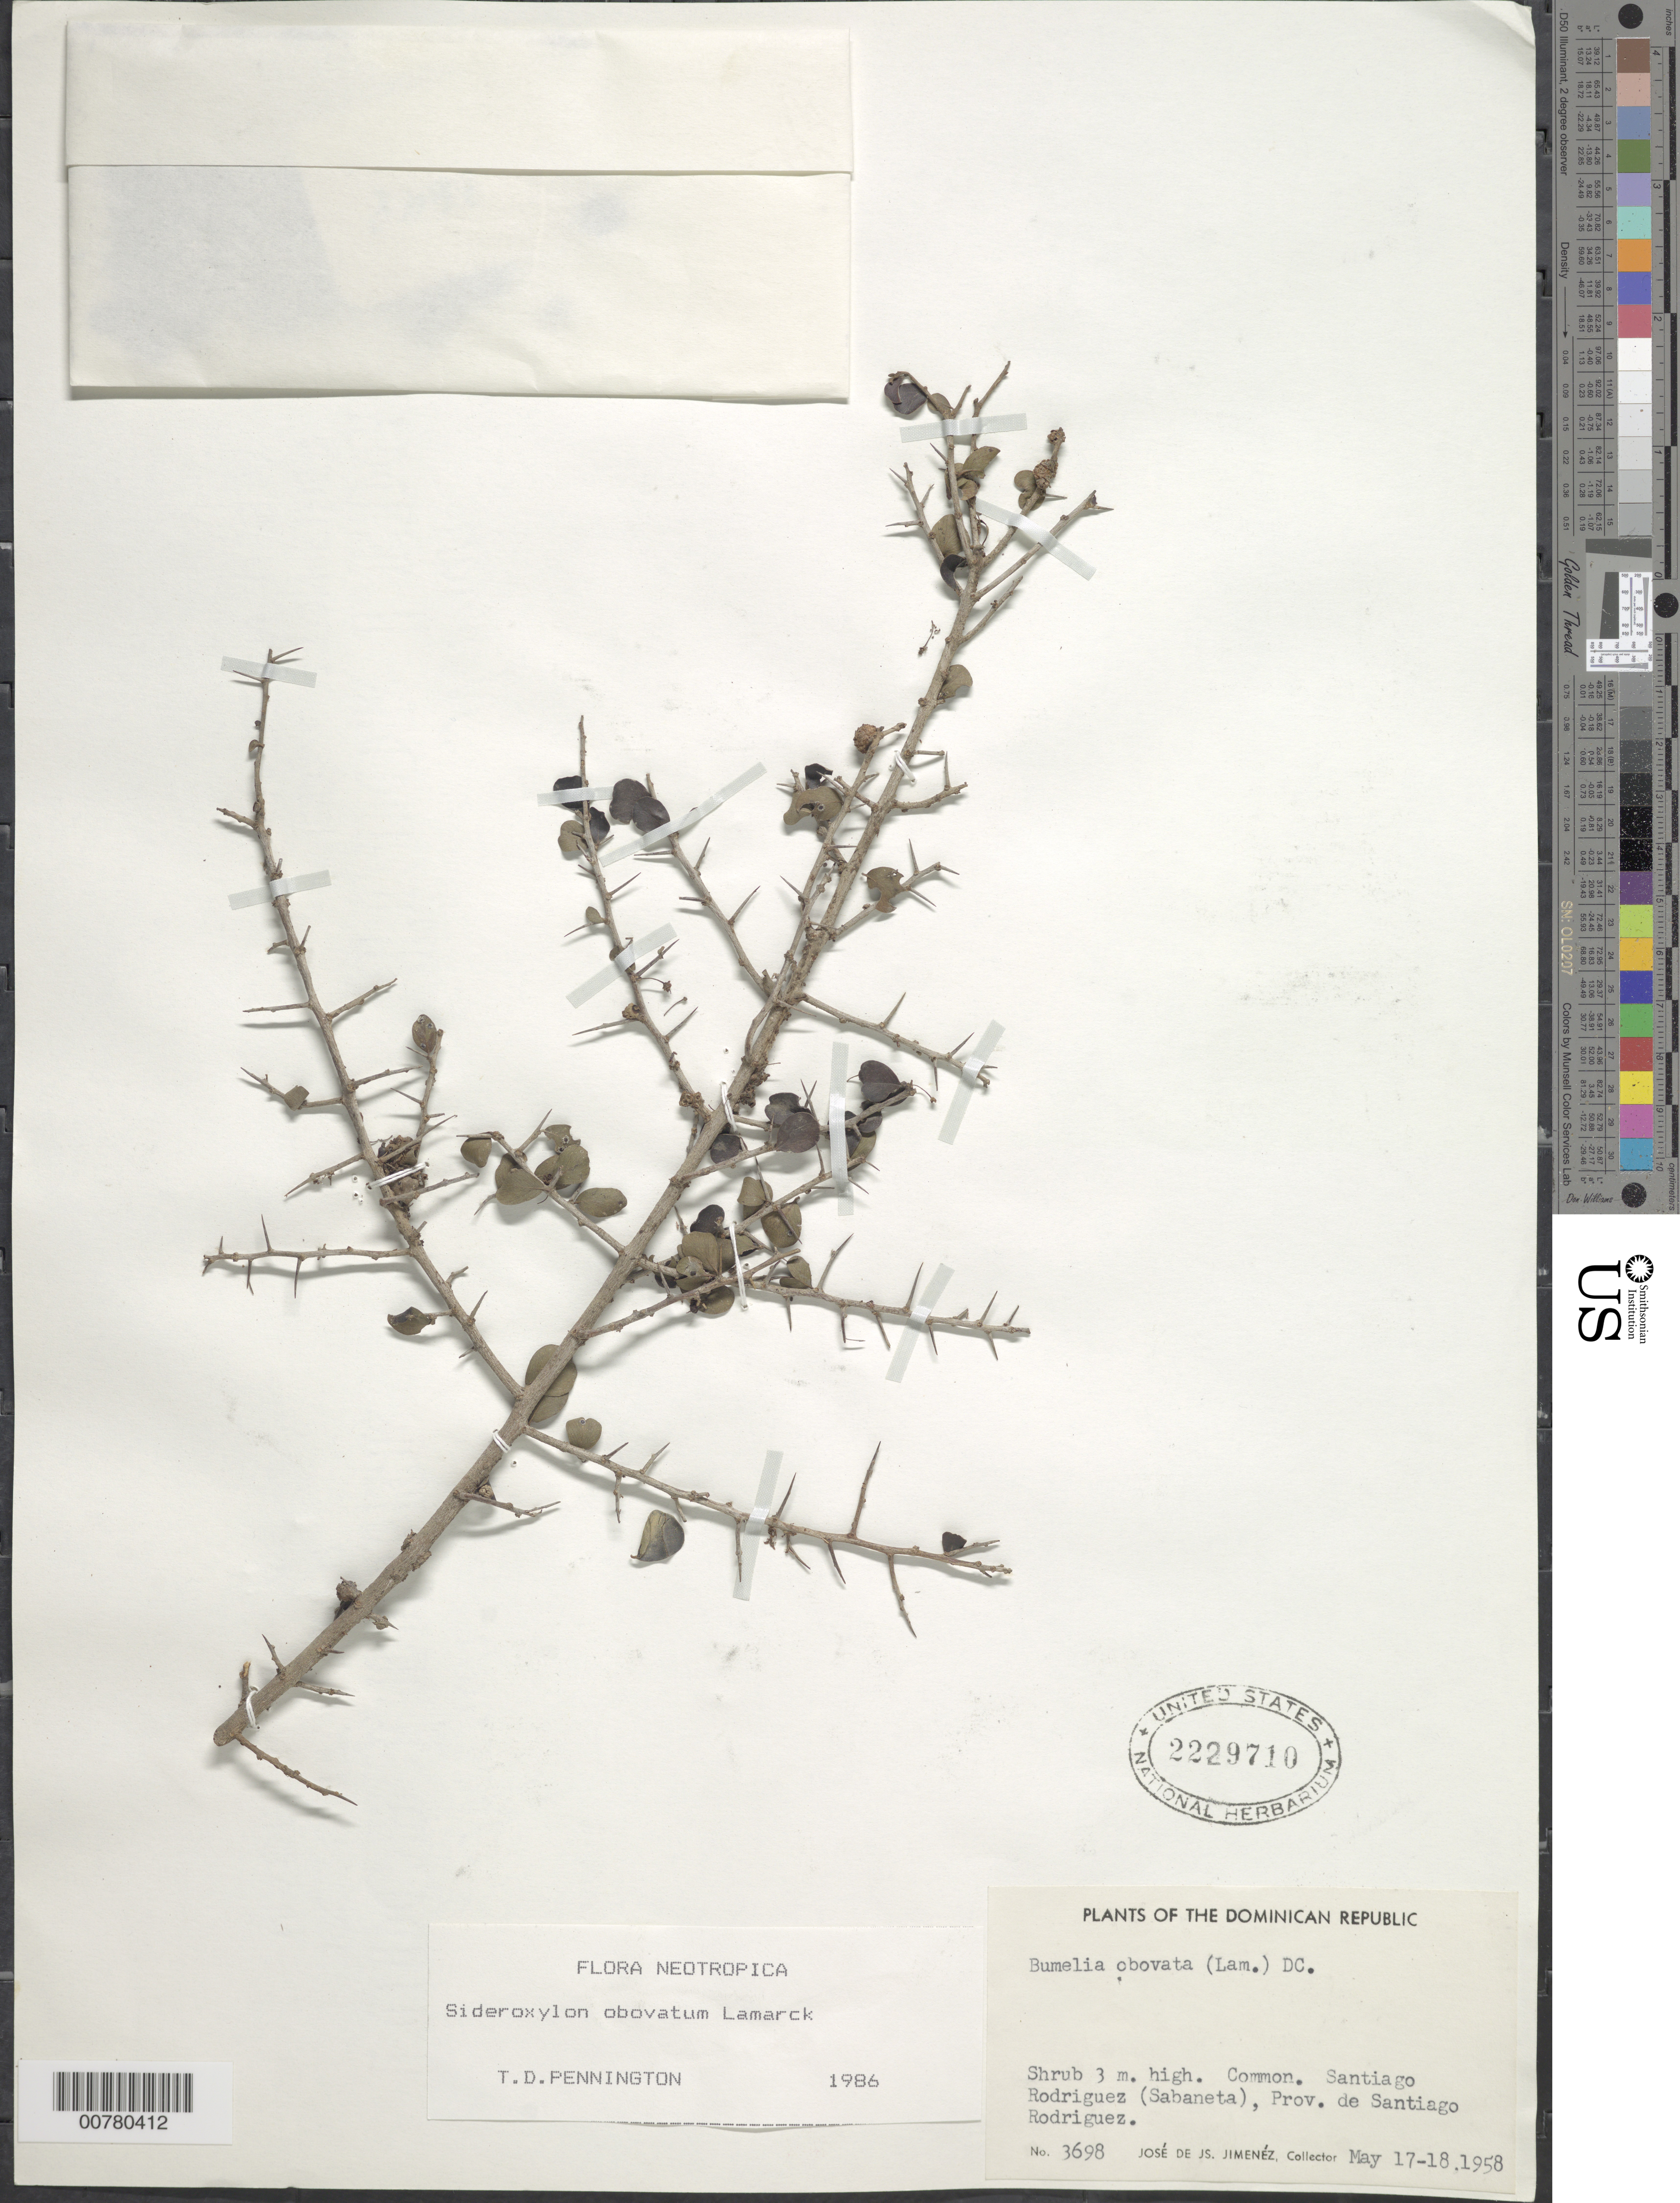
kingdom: Plantae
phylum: Tracheophyta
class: Magnoliopsida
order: Ericales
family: Sapotaceae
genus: Sideroxylon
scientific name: Sideroxylon obovatum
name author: Lam.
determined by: Pennington, T. D., (K)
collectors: J. J. Jiménez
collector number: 3698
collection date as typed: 17 May 1958 18 May 1958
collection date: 1958-05-17/1958-05-18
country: Dominican Republic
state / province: Santiago Rodríguez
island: Hispaniola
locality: Santiago Rodríguez (Sabaneta).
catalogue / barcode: US 2229710